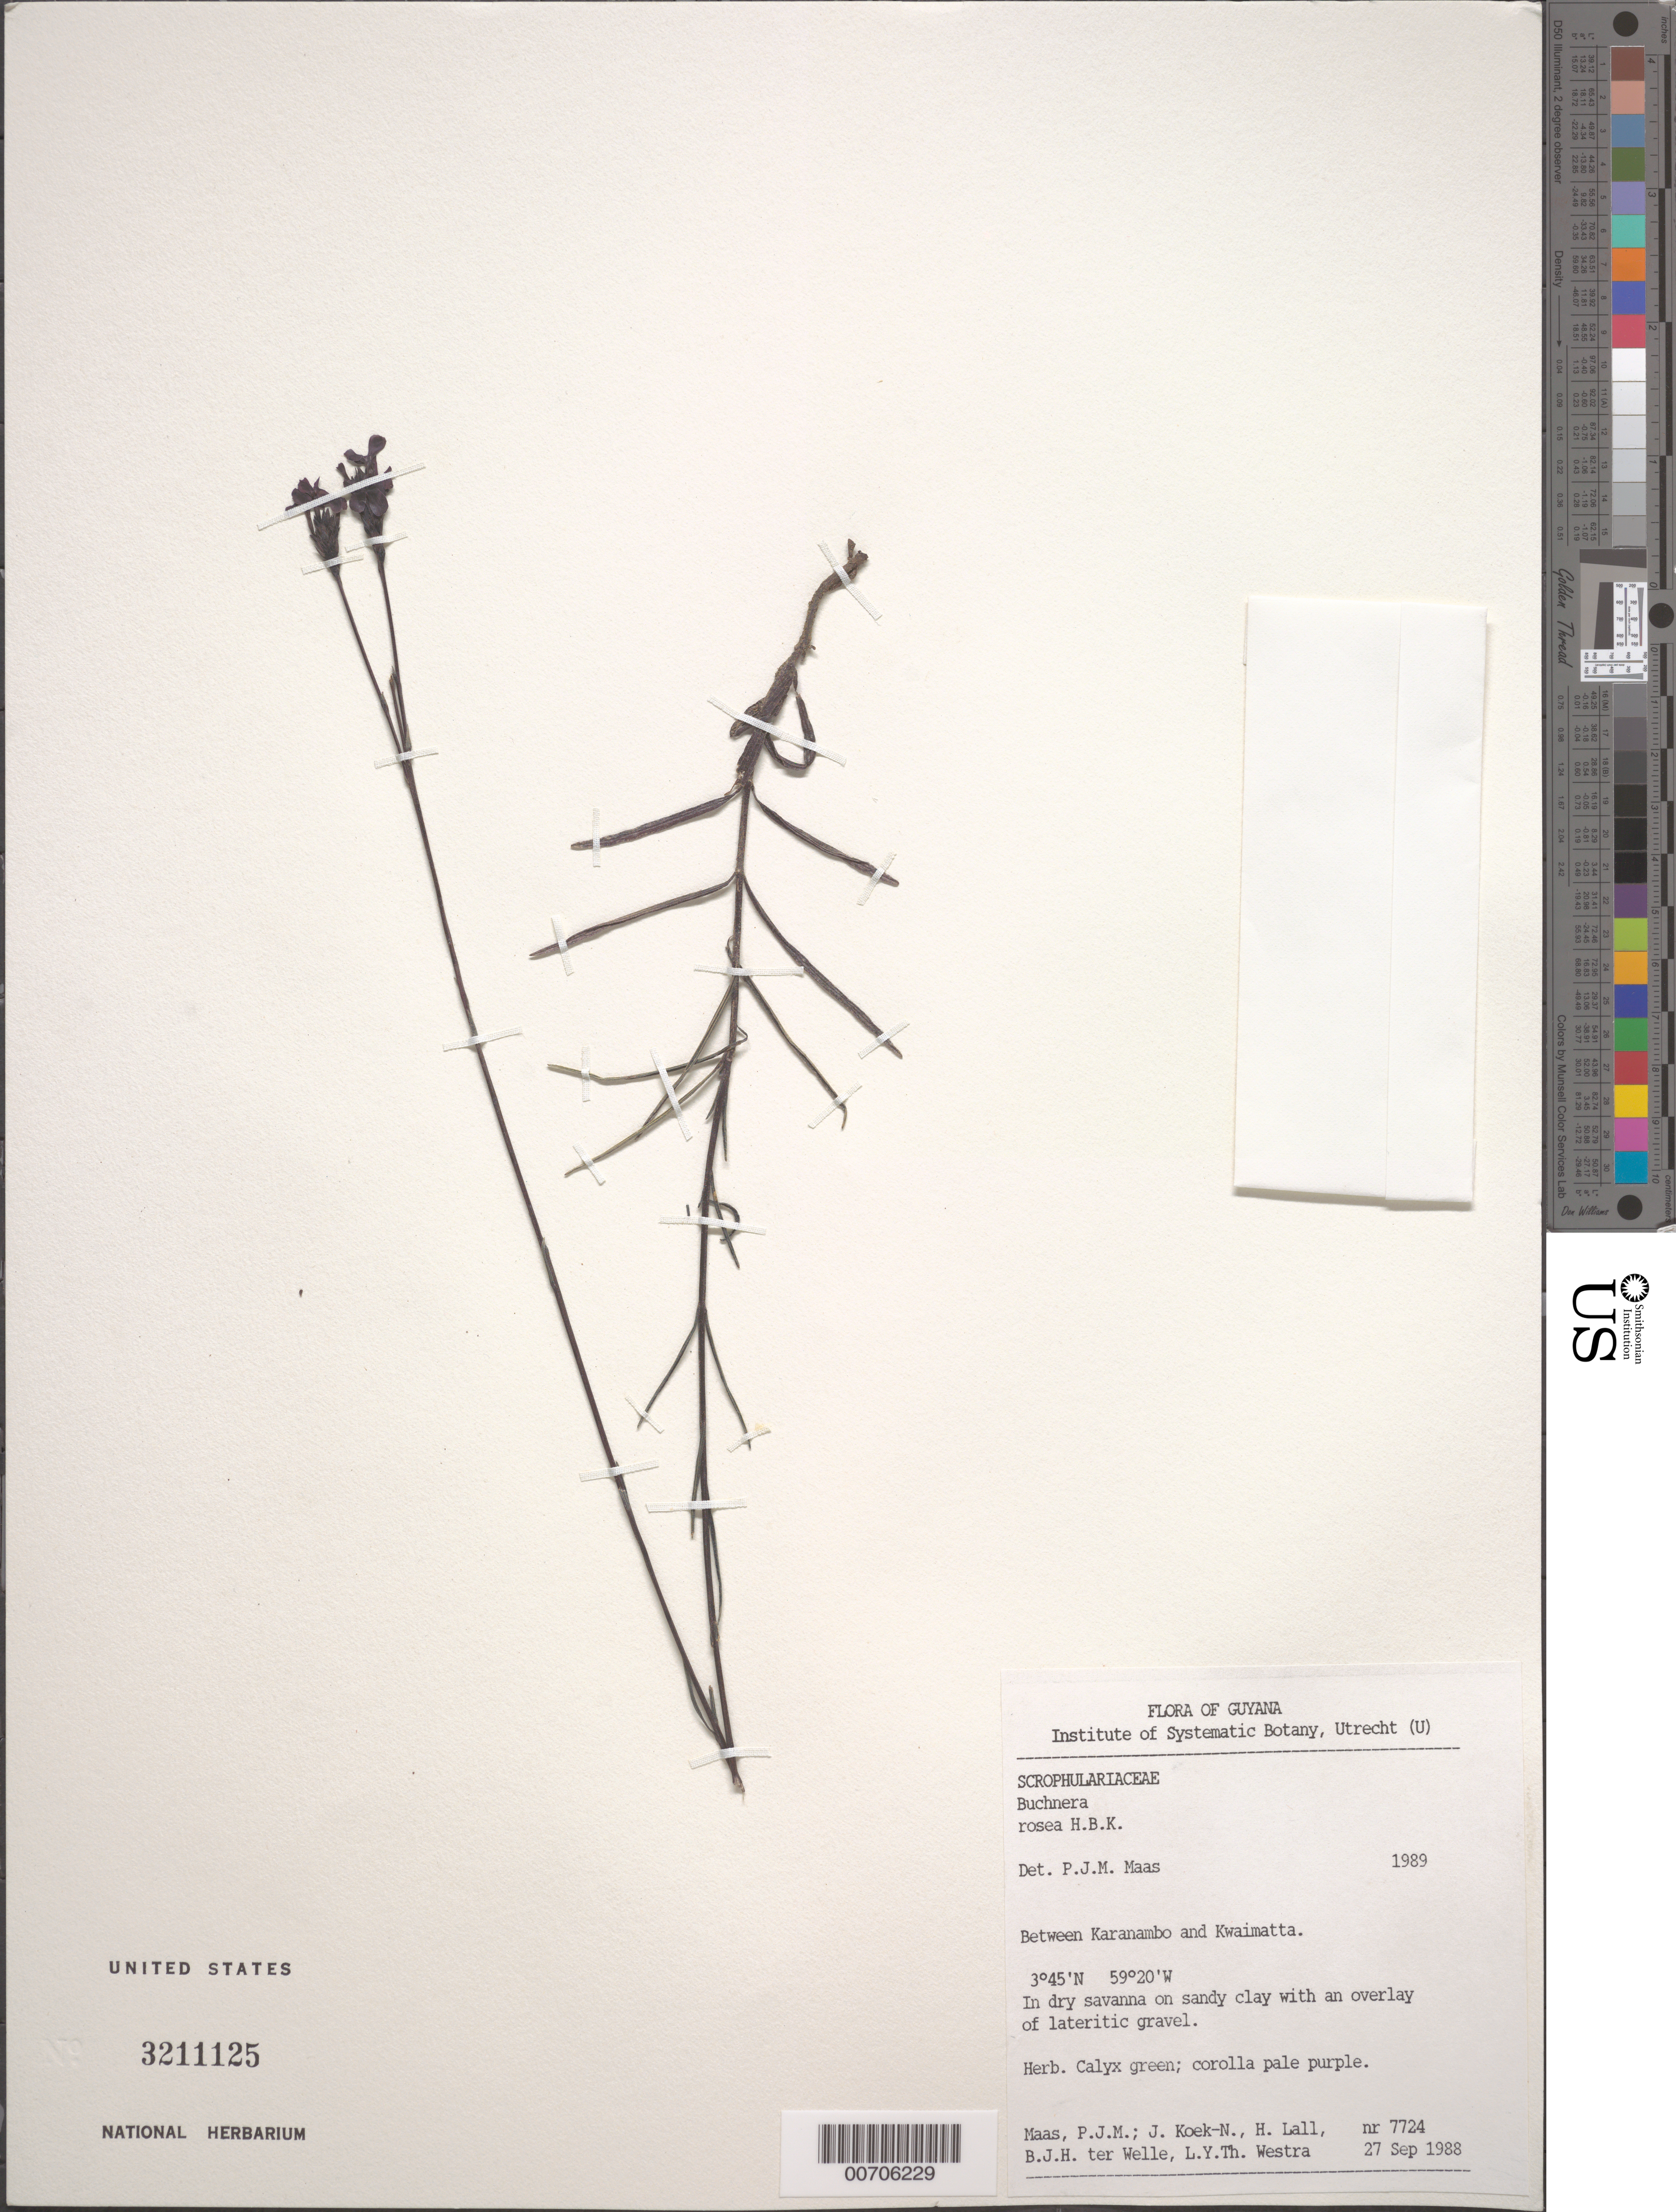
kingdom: Plantae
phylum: Tracheophyta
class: Magnoliopsida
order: Lamiales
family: Orobanchaceae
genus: Buchnera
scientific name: Buchnera rosea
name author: Kunth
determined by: Maas, Paul J. M.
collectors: P. Maas, J. Koek-Noorman, H. Lall, B. Welle & L. Y. T. Westra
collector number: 7724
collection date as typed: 27-Sep-88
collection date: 1988-09-27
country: Guyana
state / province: U. Takutu-U. Essequibo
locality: Karanambo to Kwaimatta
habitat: Dry savanna on sandy clay w/an overlay of lateritic gravel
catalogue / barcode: US 3211125